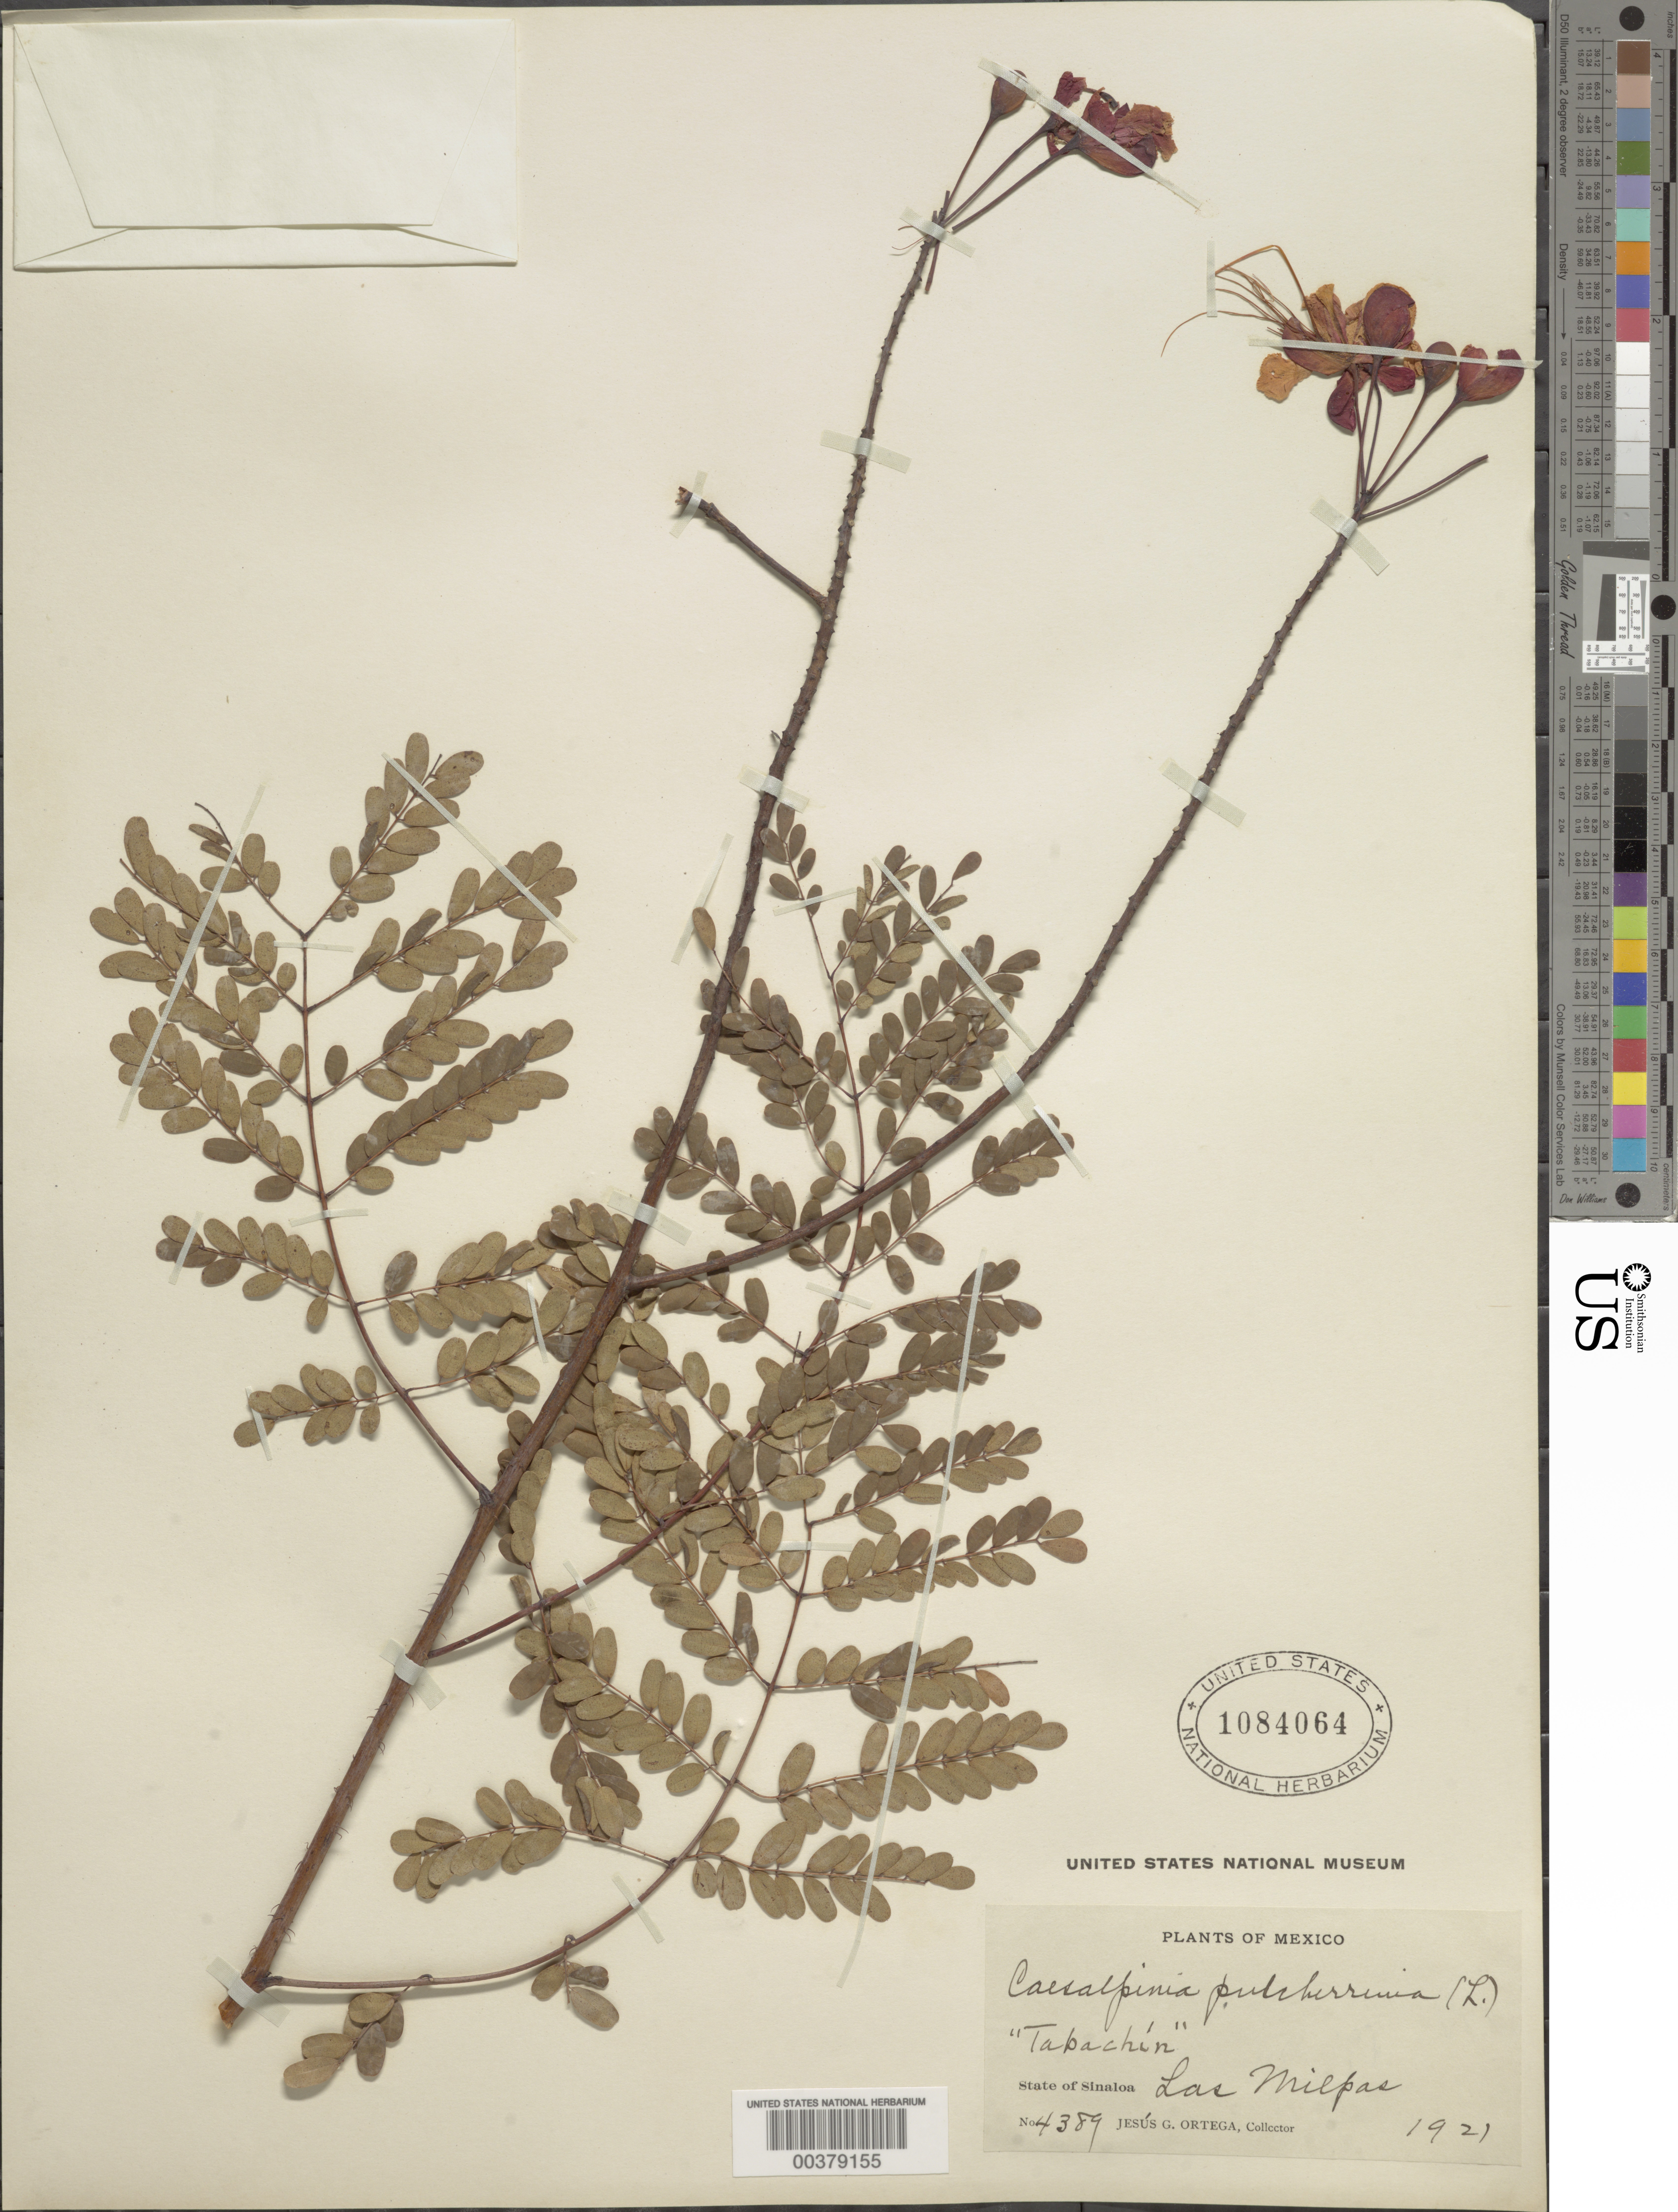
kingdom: Plantae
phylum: Tracheophyta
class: Magnoliopsida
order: Fabales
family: Fabaceae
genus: Caesalpinia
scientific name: Caesalpinia pulcherrima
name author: (L.) Sw.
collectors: J. Ortega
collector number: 4389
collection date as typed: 1921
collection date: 1921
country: Mexico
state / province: Sinaloa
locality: Las milpas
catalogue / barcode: US 1084064